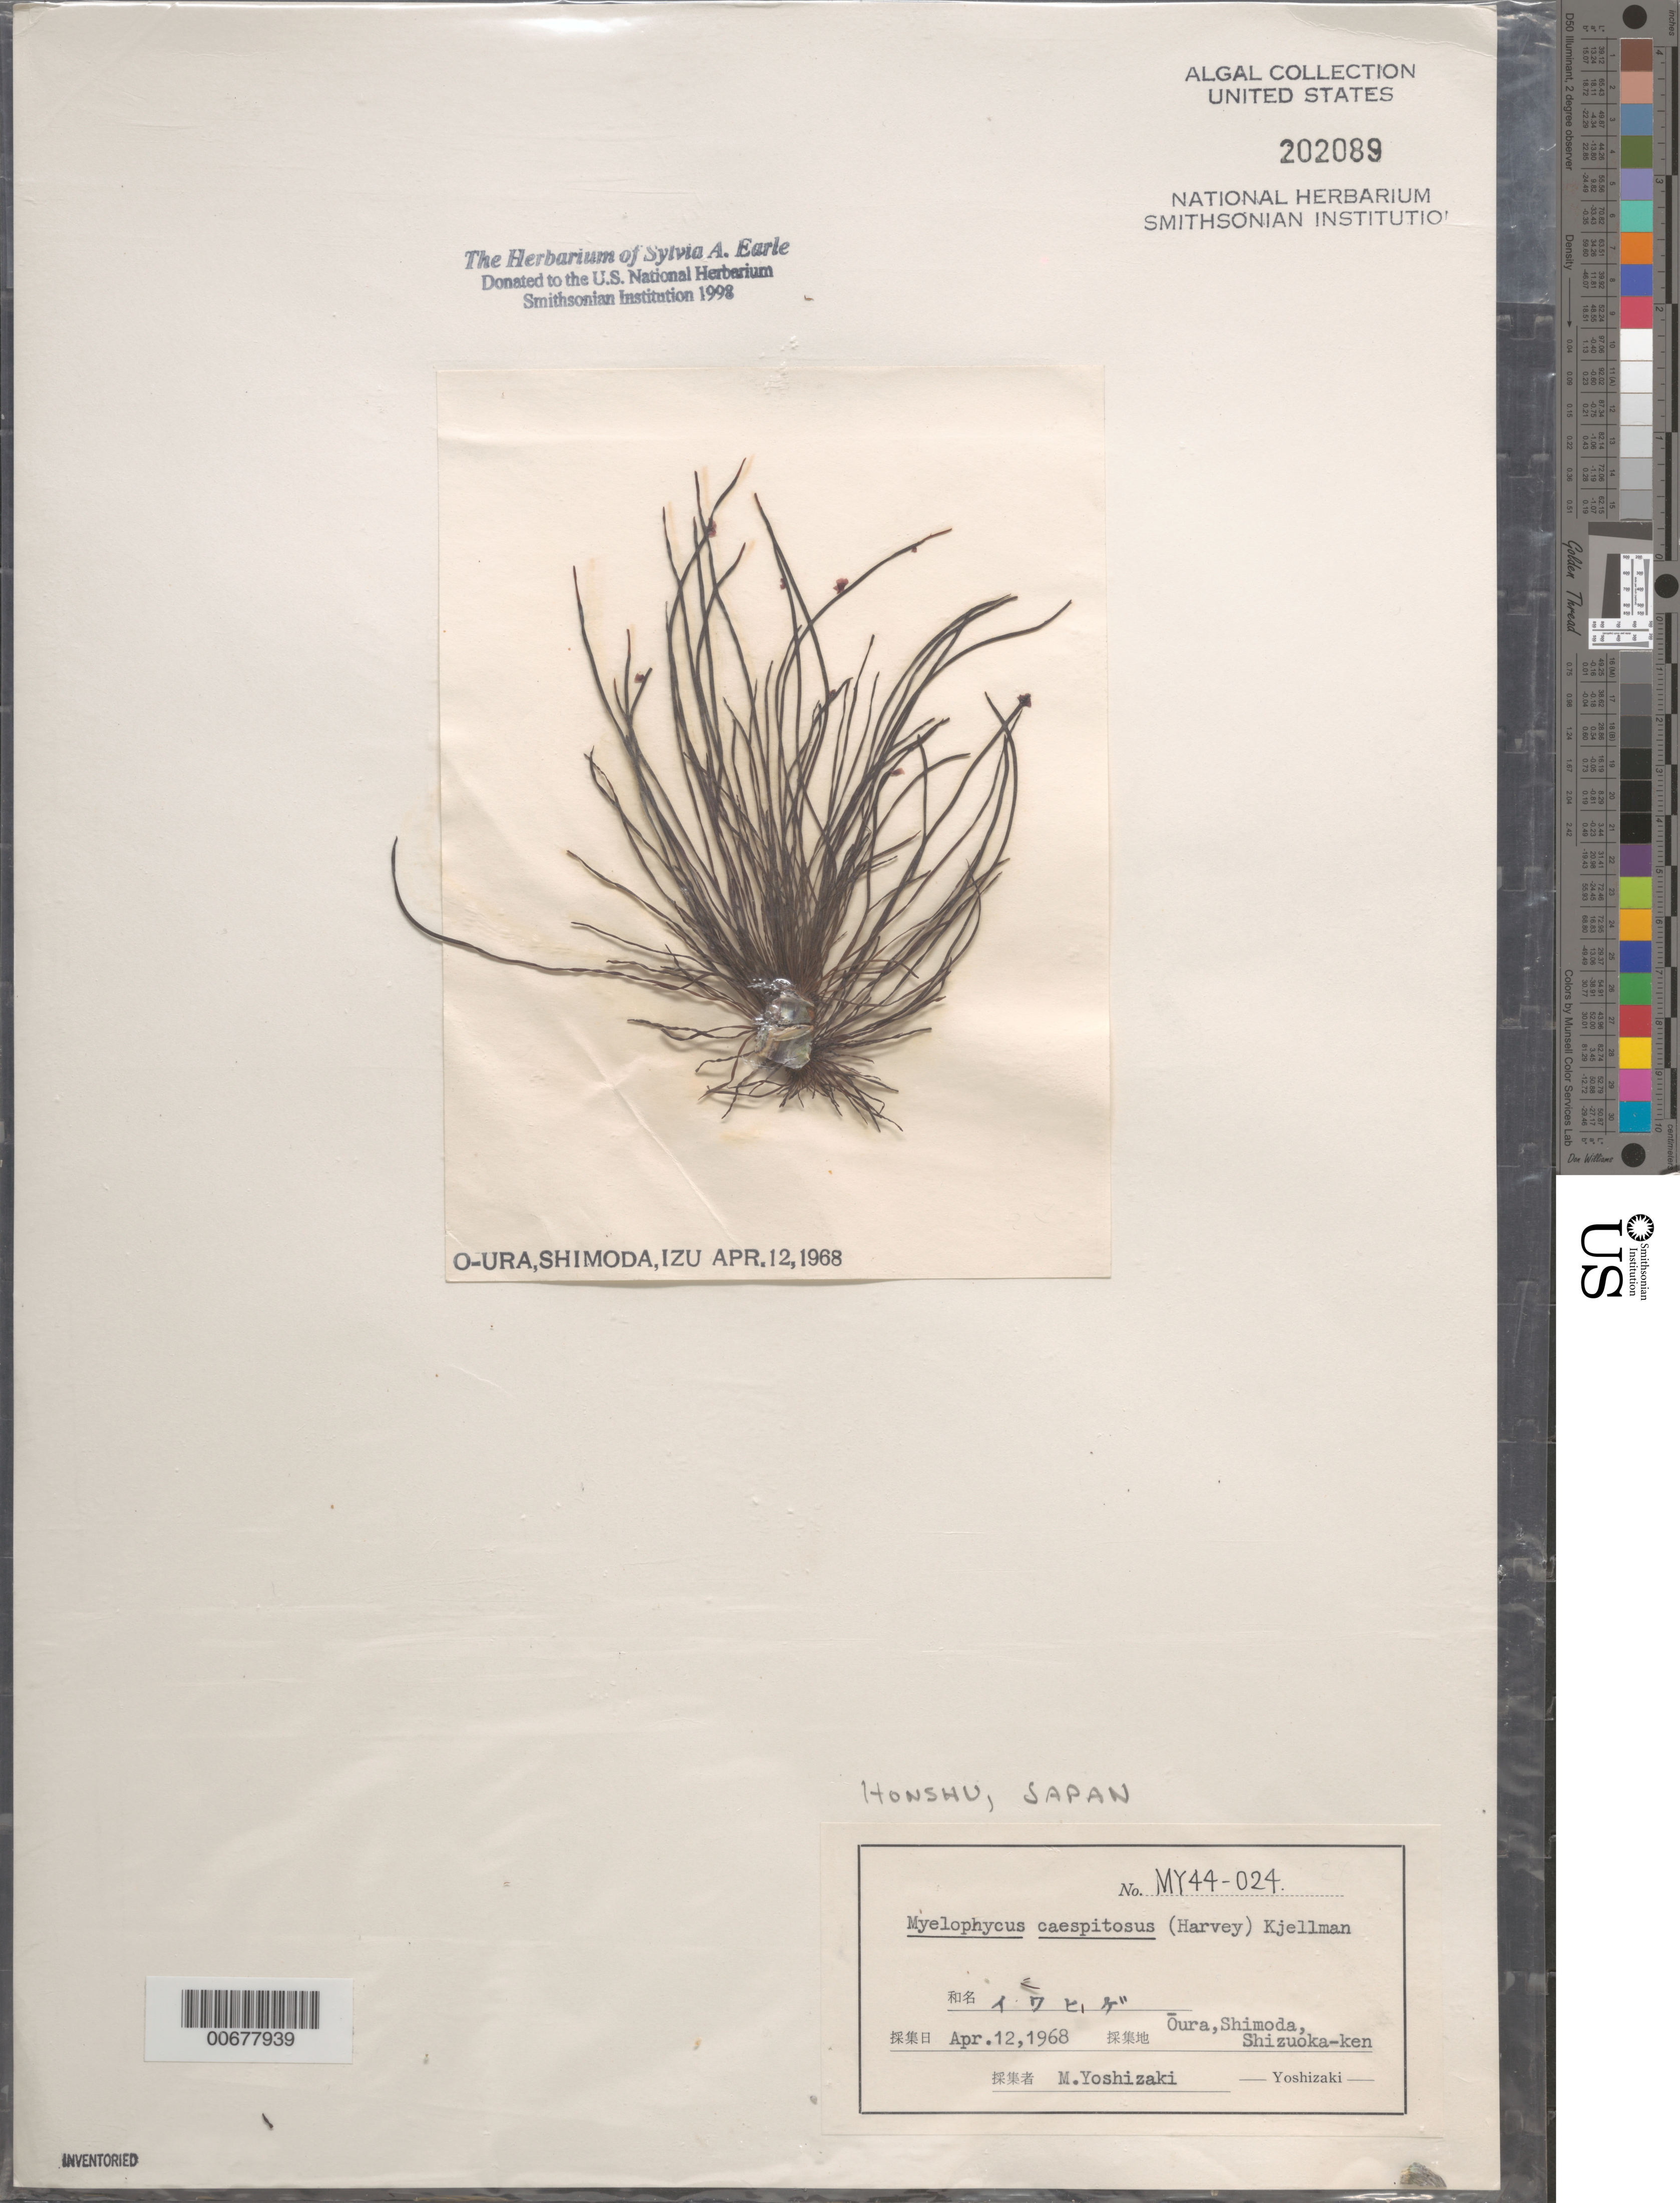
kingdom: Chromista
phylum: Ochrophyta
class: Phaeophyceae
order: Dictyosiphonales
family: Punctariaceae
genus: Myelophycus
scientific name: Myelophycus caespitosus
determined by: Yoshizaki, M.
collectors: M. Yoshizaki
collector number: MY 44-024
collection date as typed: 12 Apr 1968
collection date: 1968-04-12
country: Japan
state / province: Sizuoka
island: Honshu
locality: Oura, Shimoda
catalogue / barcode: US 202089